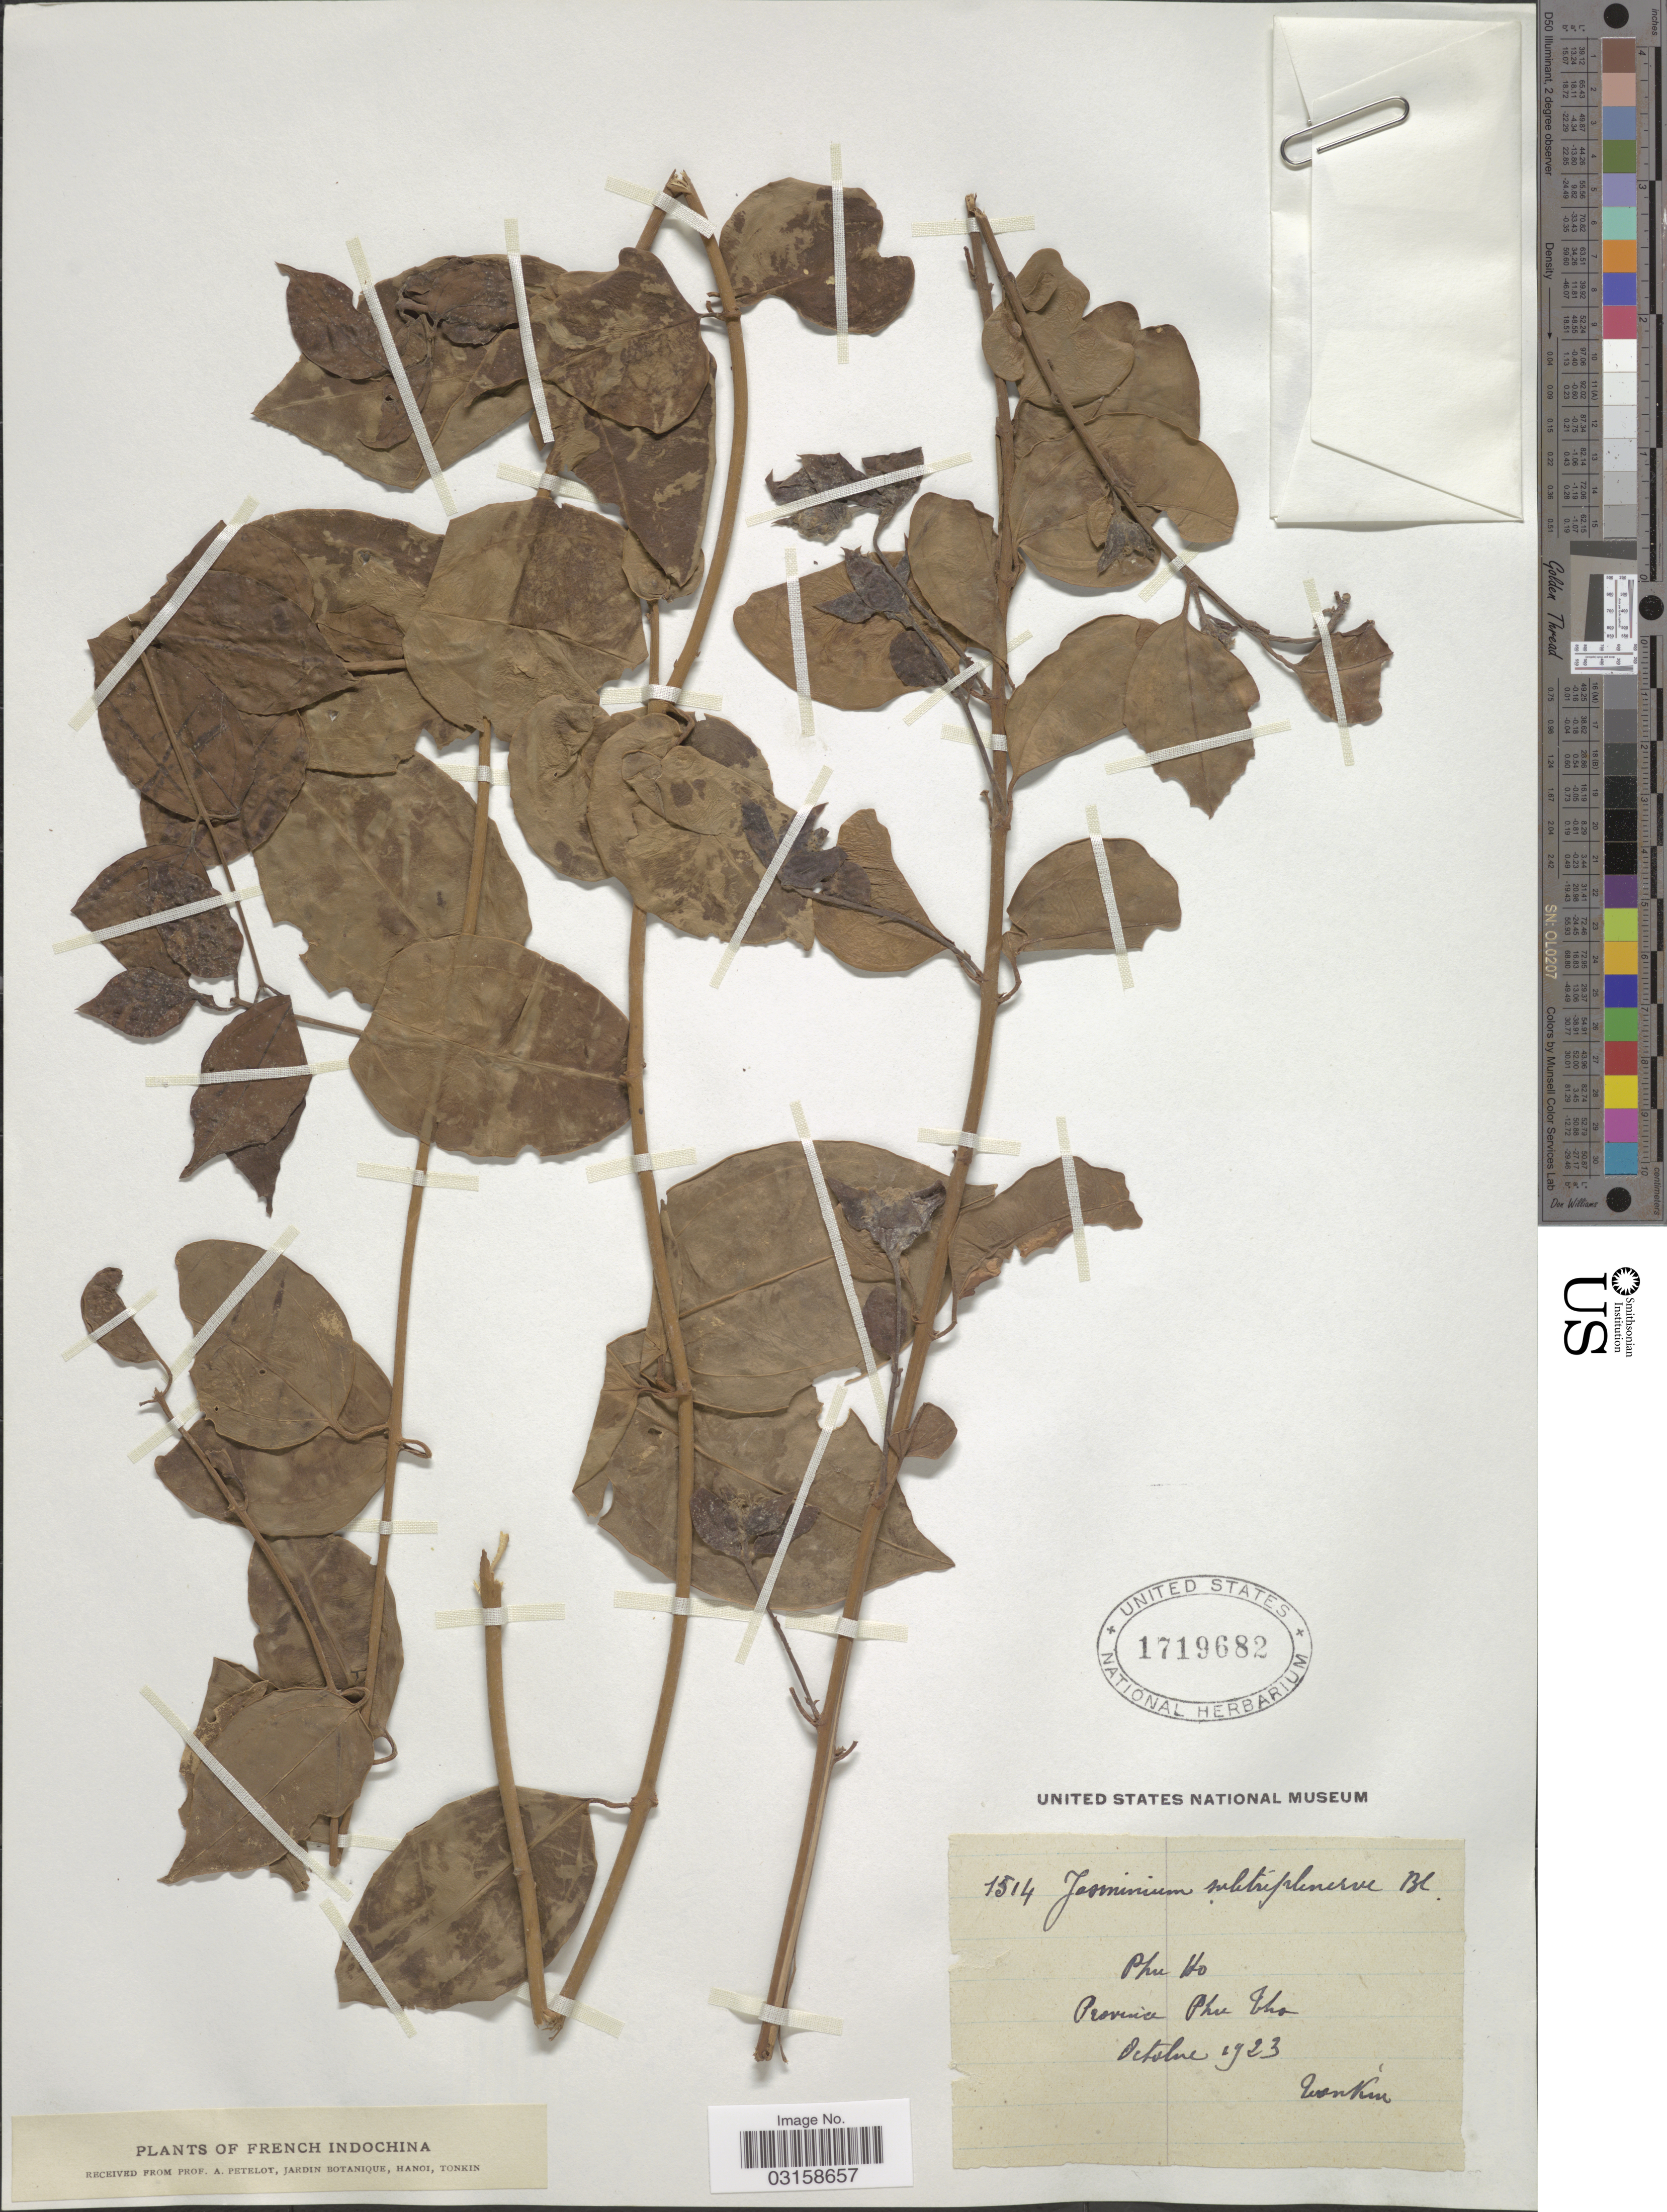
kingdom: Plantae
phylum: Tracheophyta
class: Magnoliopsida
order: Lamiales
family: Oleaceae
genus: Jasminum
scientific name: Jasminum subtriplinerve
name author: Blume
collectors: P. A. Pételot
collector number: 1514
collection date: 1923-10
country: Vietnam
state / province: Phu Tho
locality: French Indochina. Phu Ho.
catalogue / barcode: US 1719682